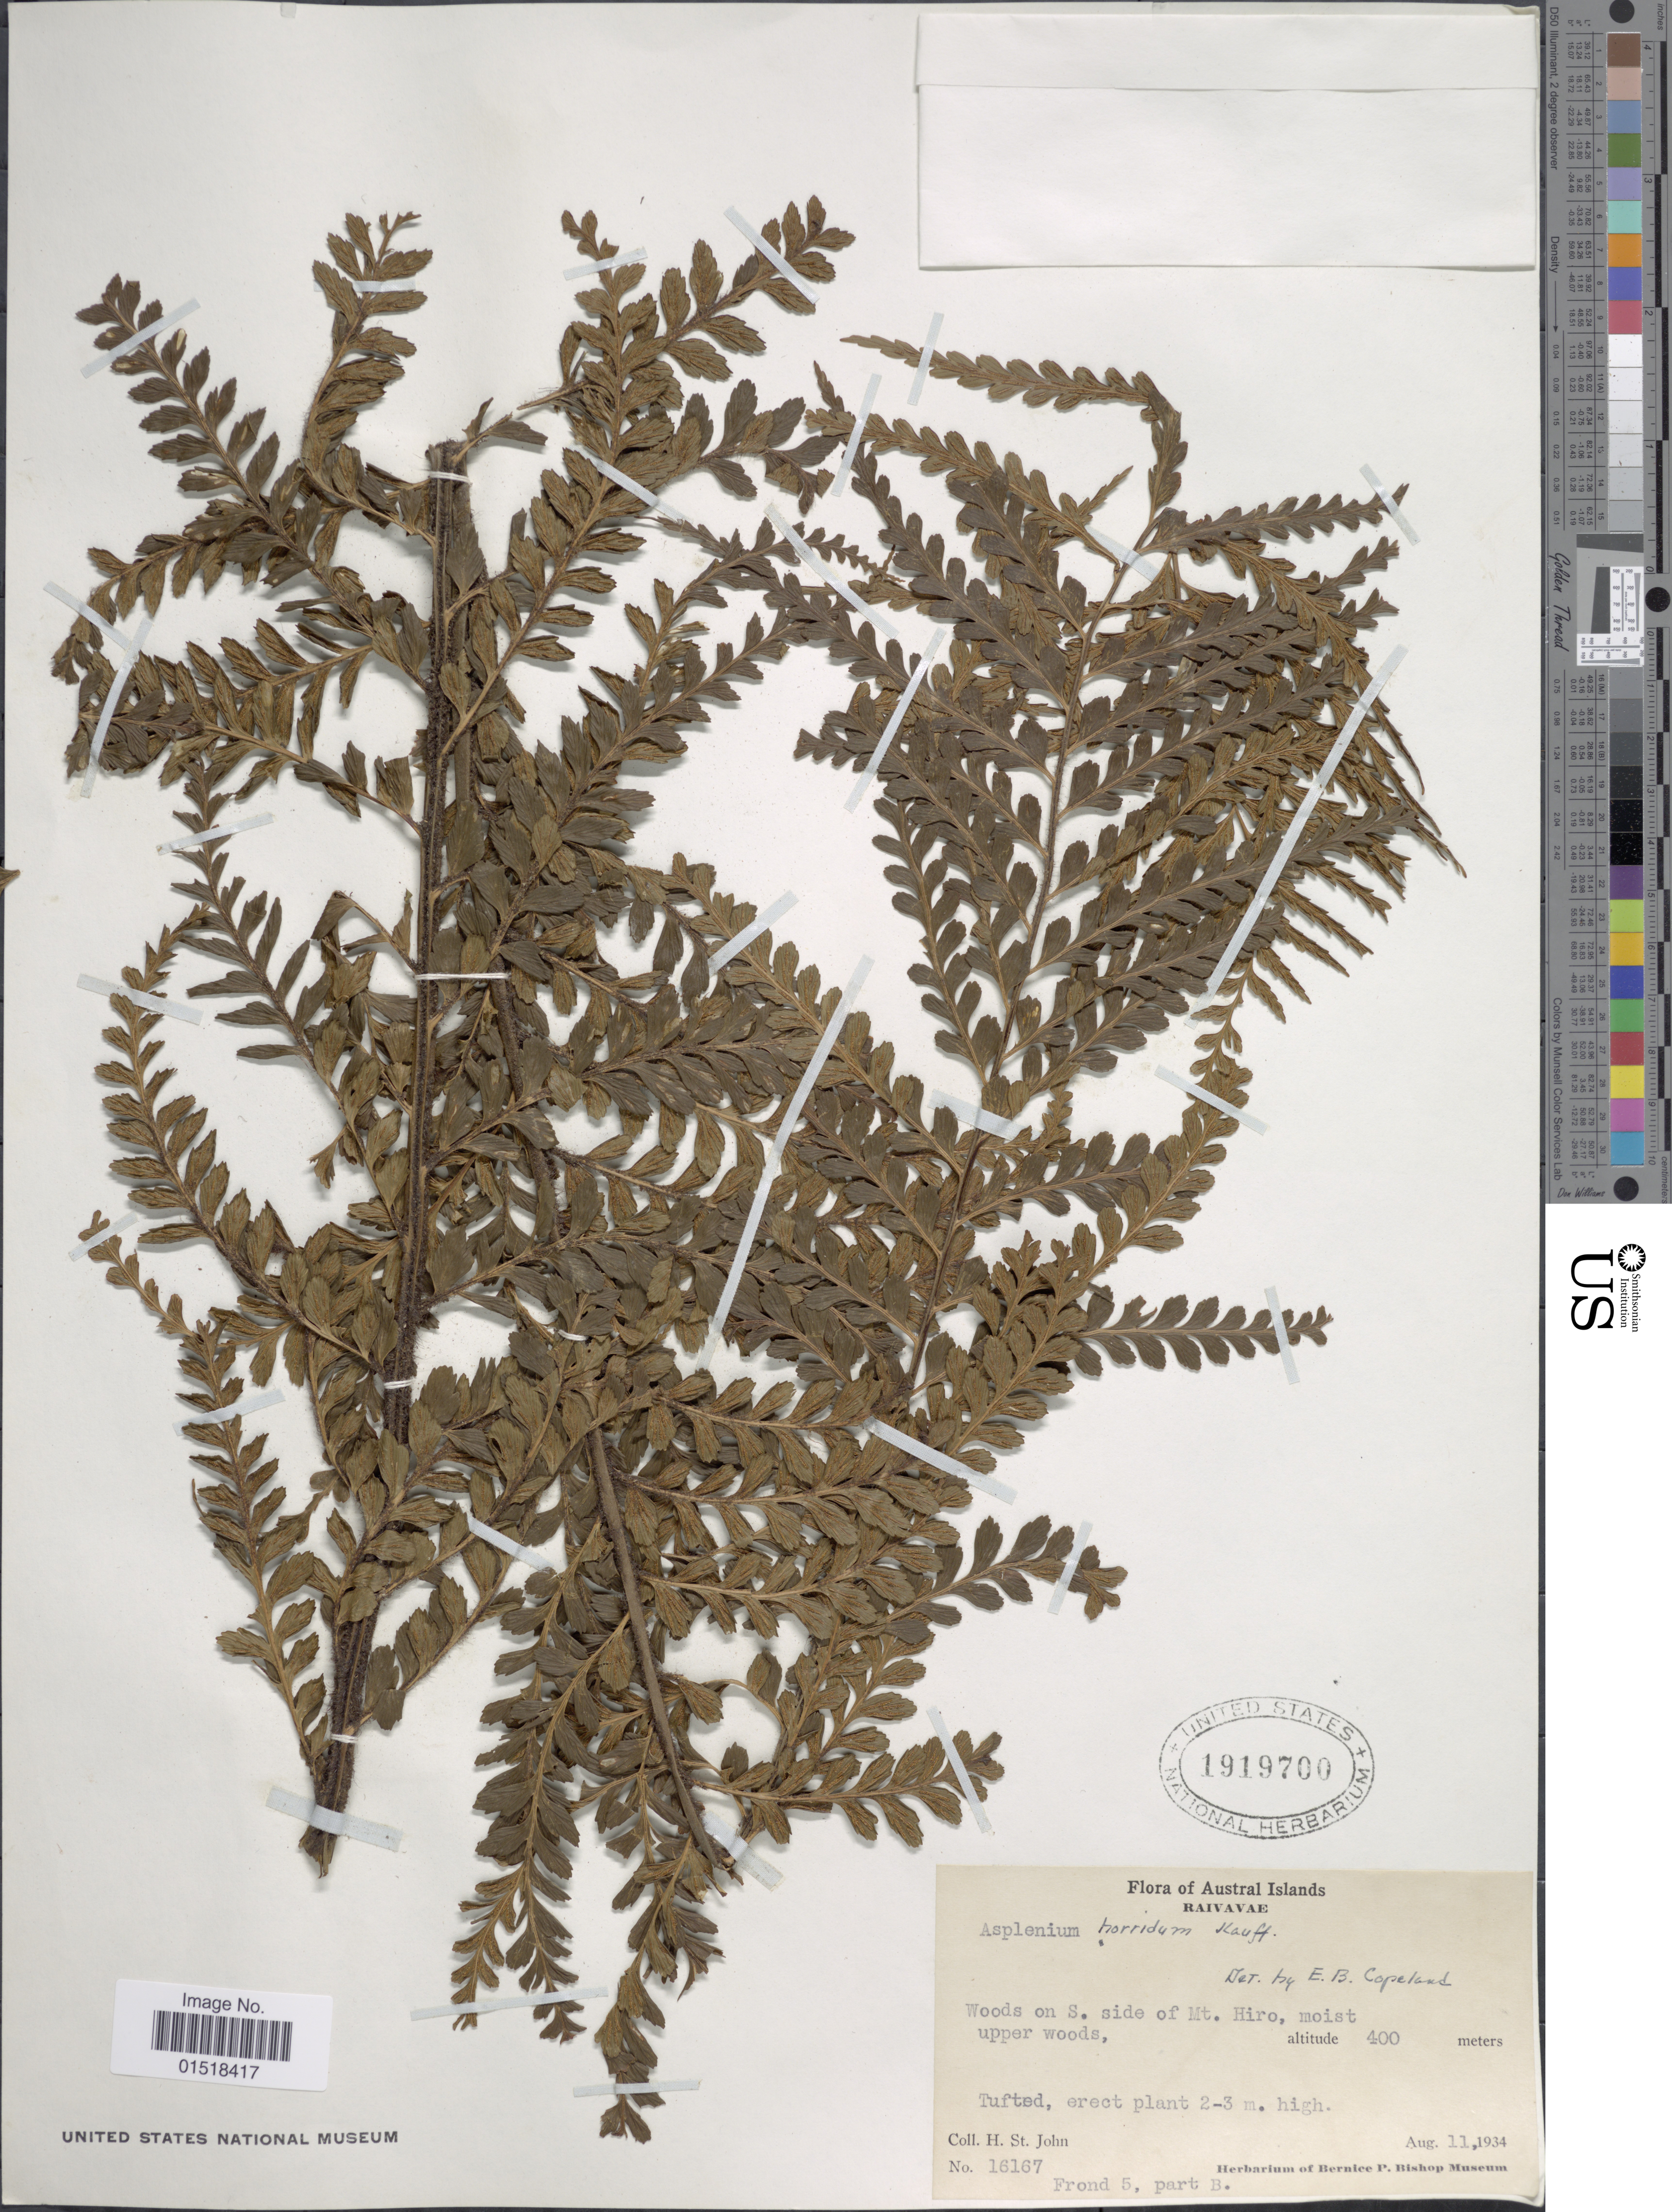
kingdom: Plantae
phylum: Tracheophyta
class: Polypodiopsida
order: Polypodiales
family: Aspleniaceae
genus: Asplenium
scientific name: Asplenium sp.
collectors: H. St. John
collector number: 16167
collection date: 1934-08-11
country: French Polynesia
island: Raivavae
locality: Austral Islands. Raivavae. Woods on S. side of Mt. Hiro.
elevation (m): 400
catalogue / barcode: US 1919700